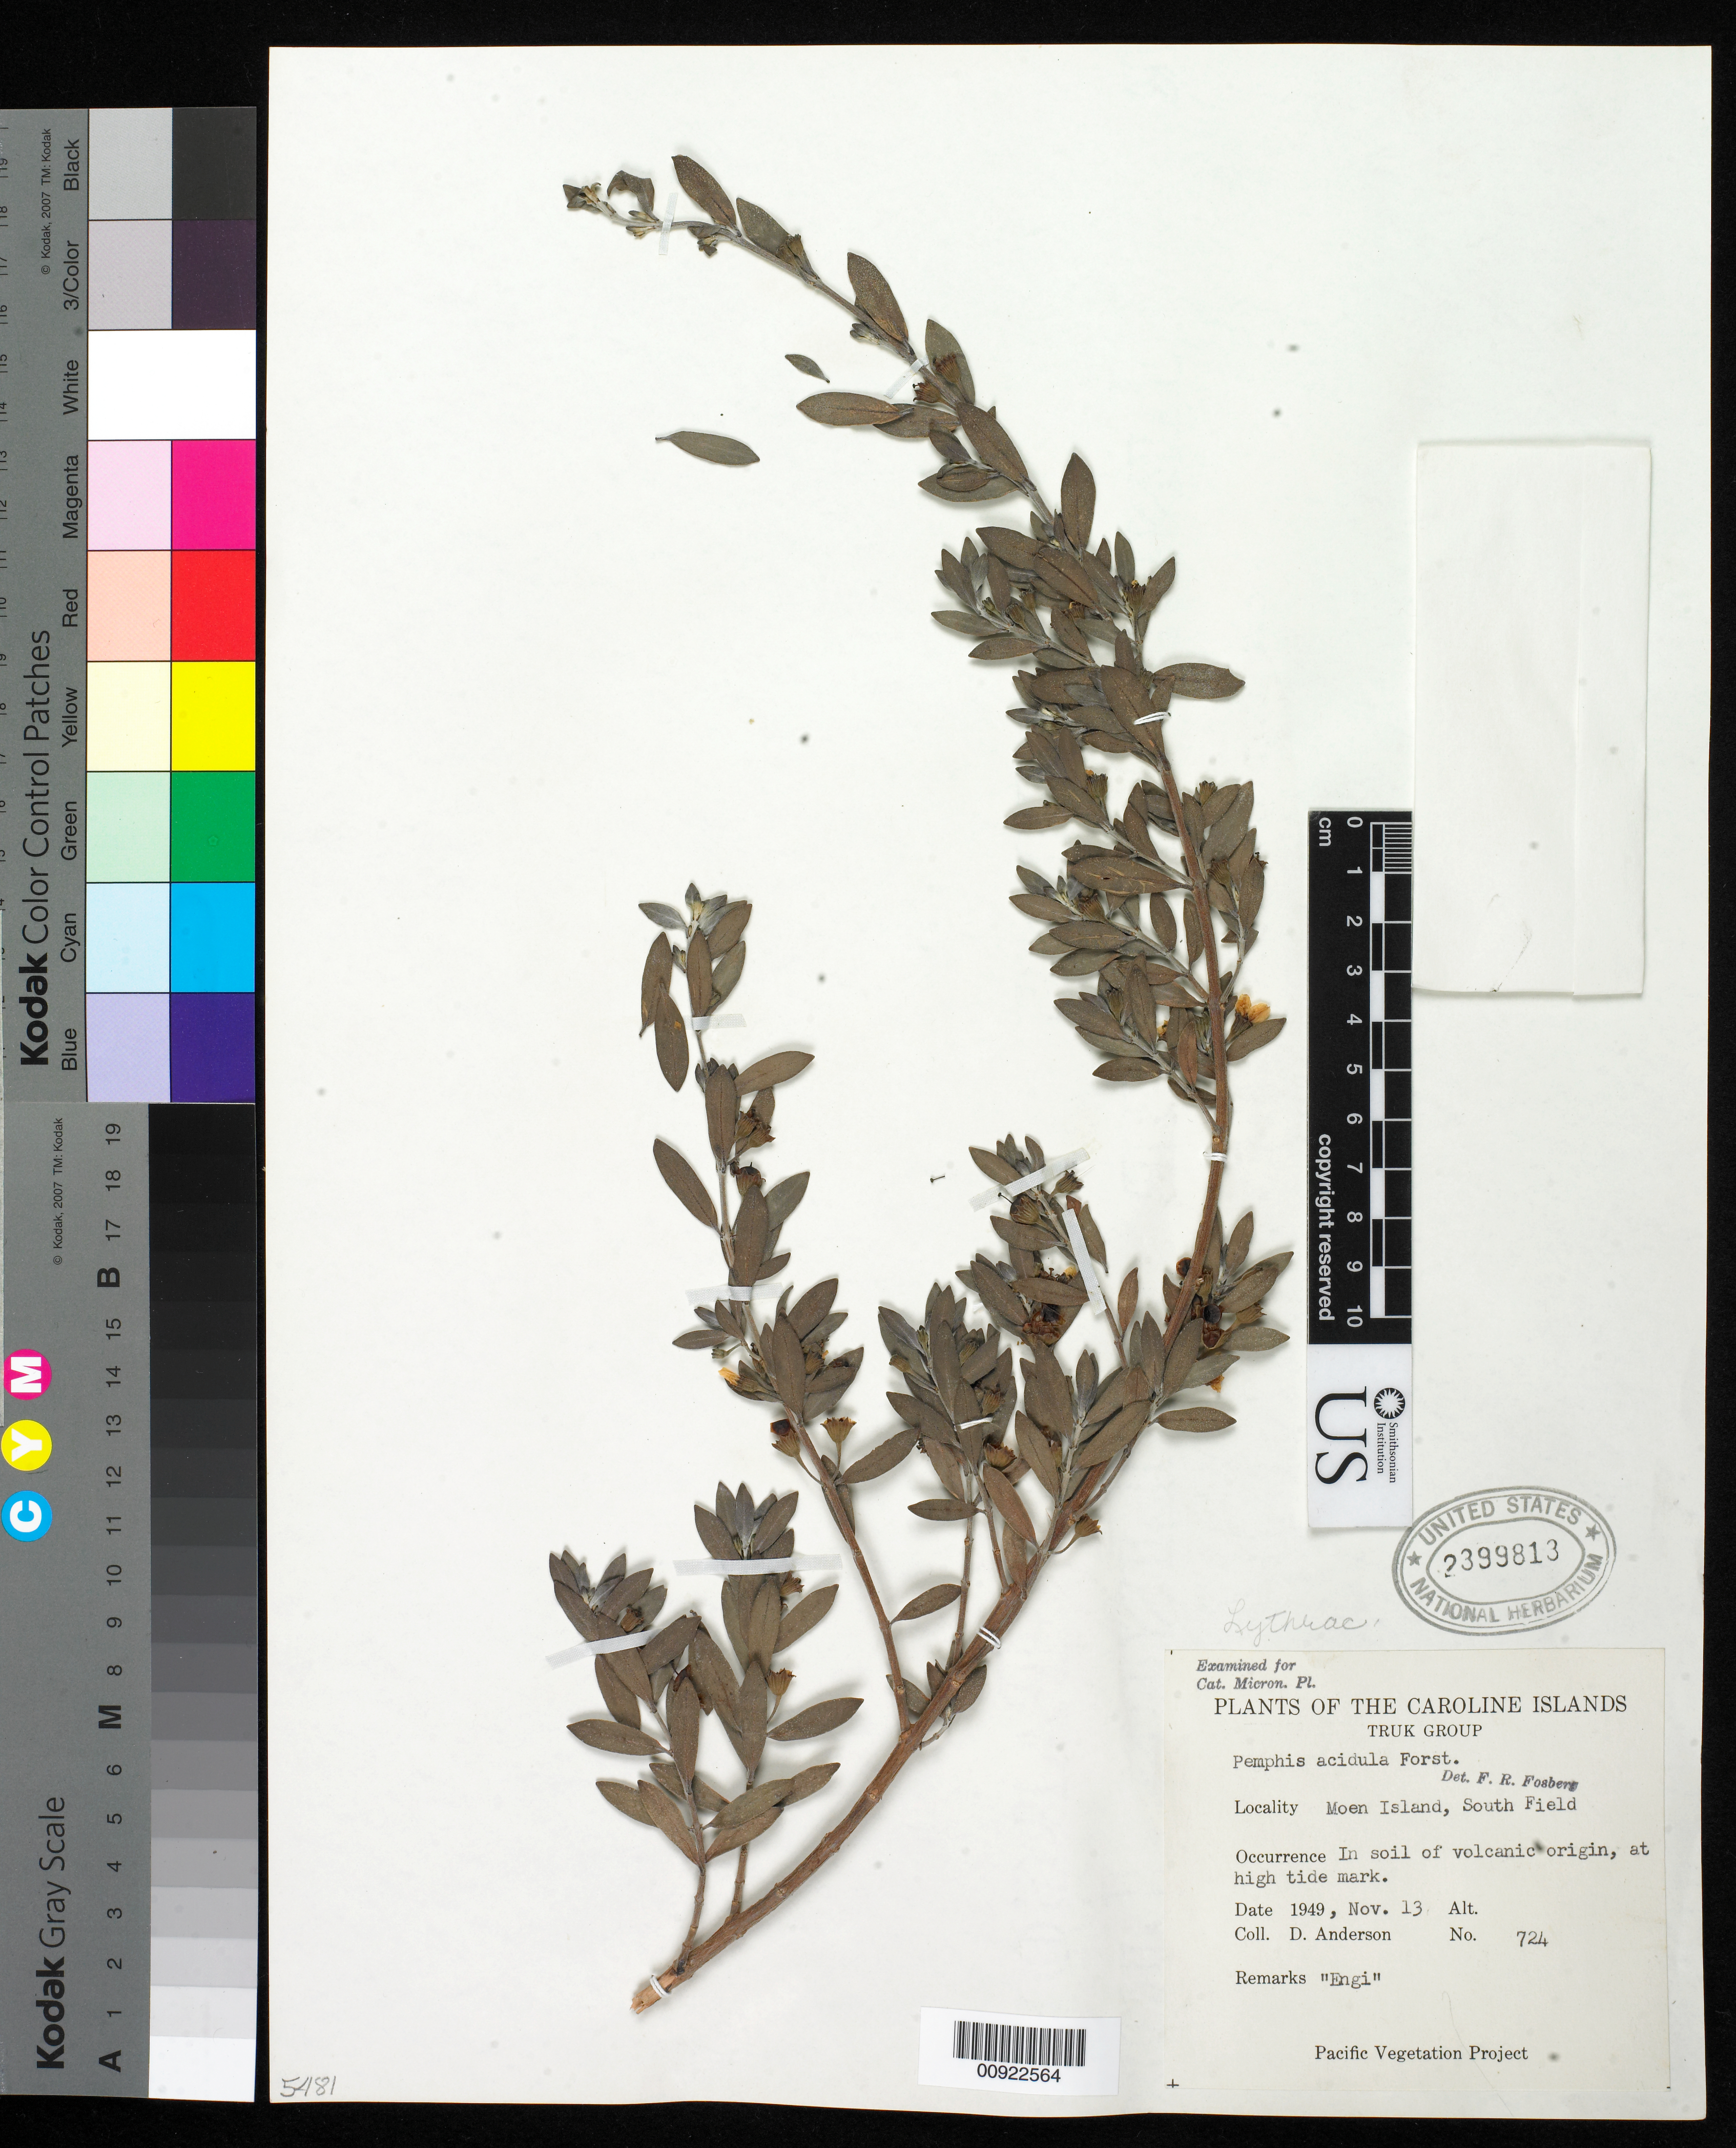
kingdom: Plantae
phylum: Tracheophyta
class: Magnoliopsida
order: Myrtales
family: Lythraceae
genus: Pemphis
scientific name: Pemphis acidula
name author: J.R. Forst. & G. Forst.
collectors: E. Y. Hosaka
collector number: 724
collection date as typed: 12 Aug 1946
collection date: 1946-08-12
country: Micronesia, Federated States of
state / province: Pohnpei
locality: Narlap Islet, Pohnpei, formerly Ponape.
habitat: In soil of volcanic origin, at high tide mark.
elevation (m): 1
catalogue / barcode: US 2399813